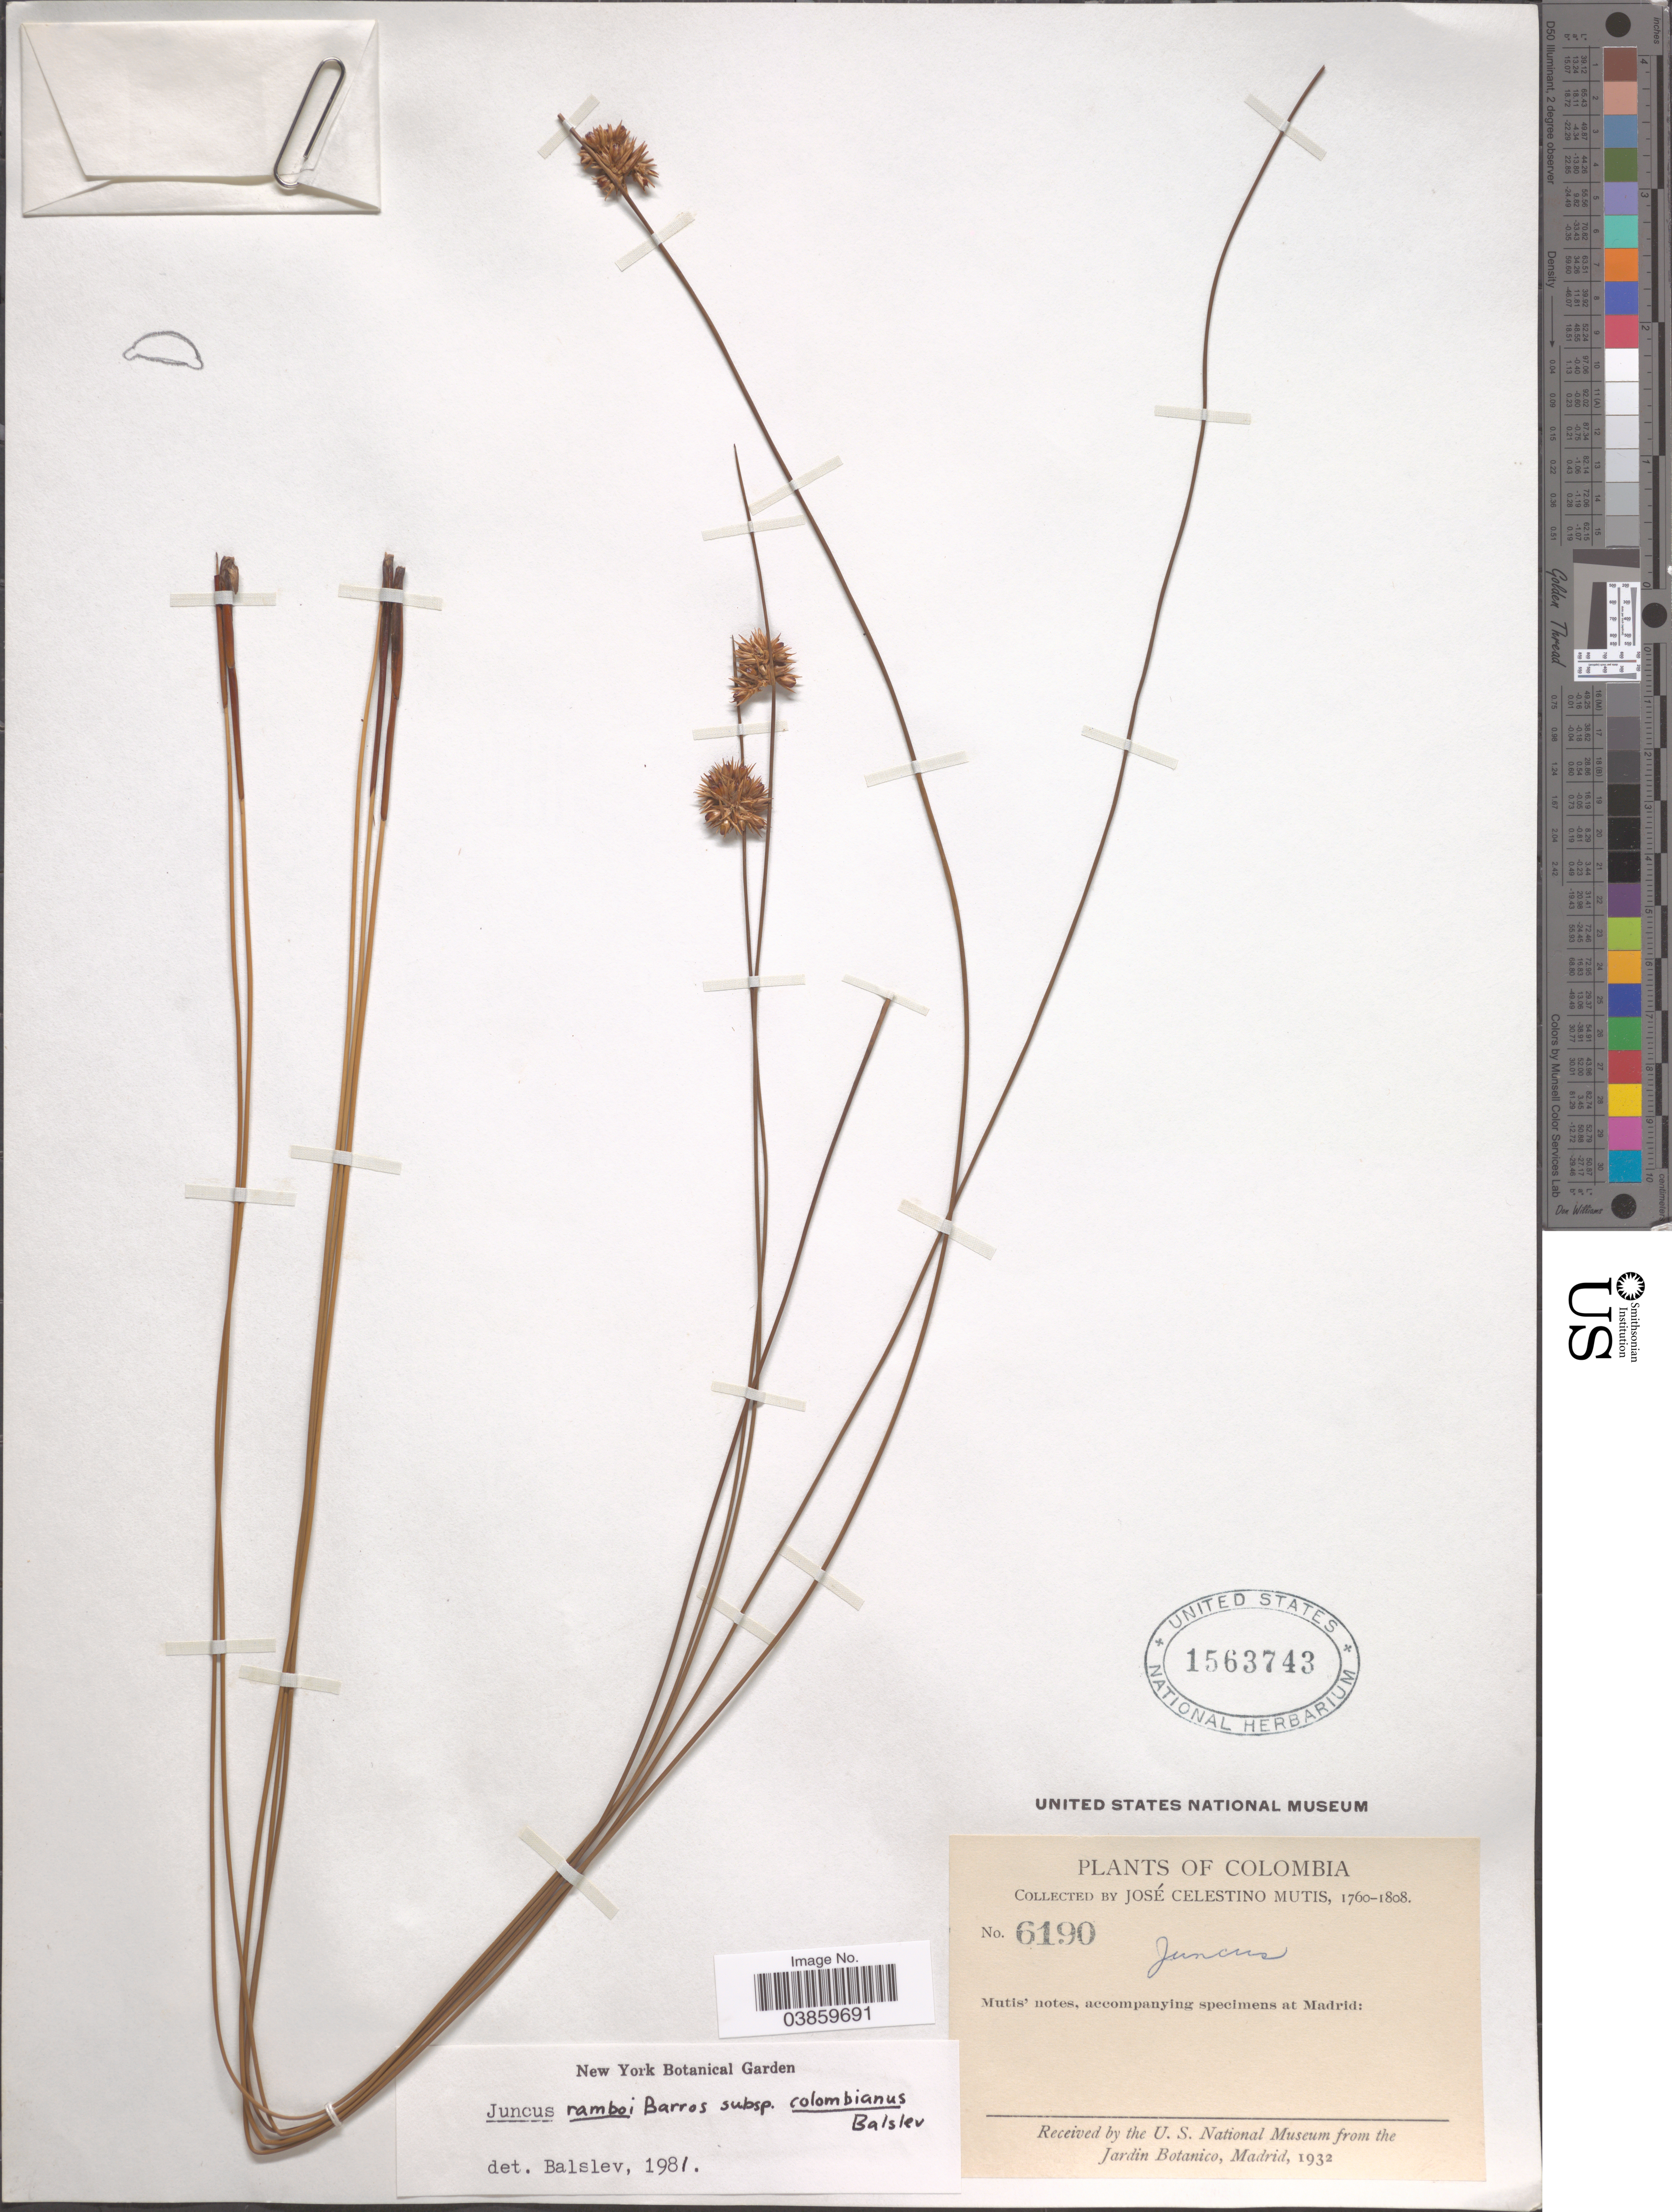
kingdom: Plantae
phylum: Tracheophyta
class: Liliopsida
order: Poales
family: Juncaceae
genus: Juncus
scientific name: Juncus ramboi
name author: Barros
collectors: J. C. B. Mutis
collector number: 6190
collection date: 1760/1808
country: Colombia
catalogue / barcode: US 1563743